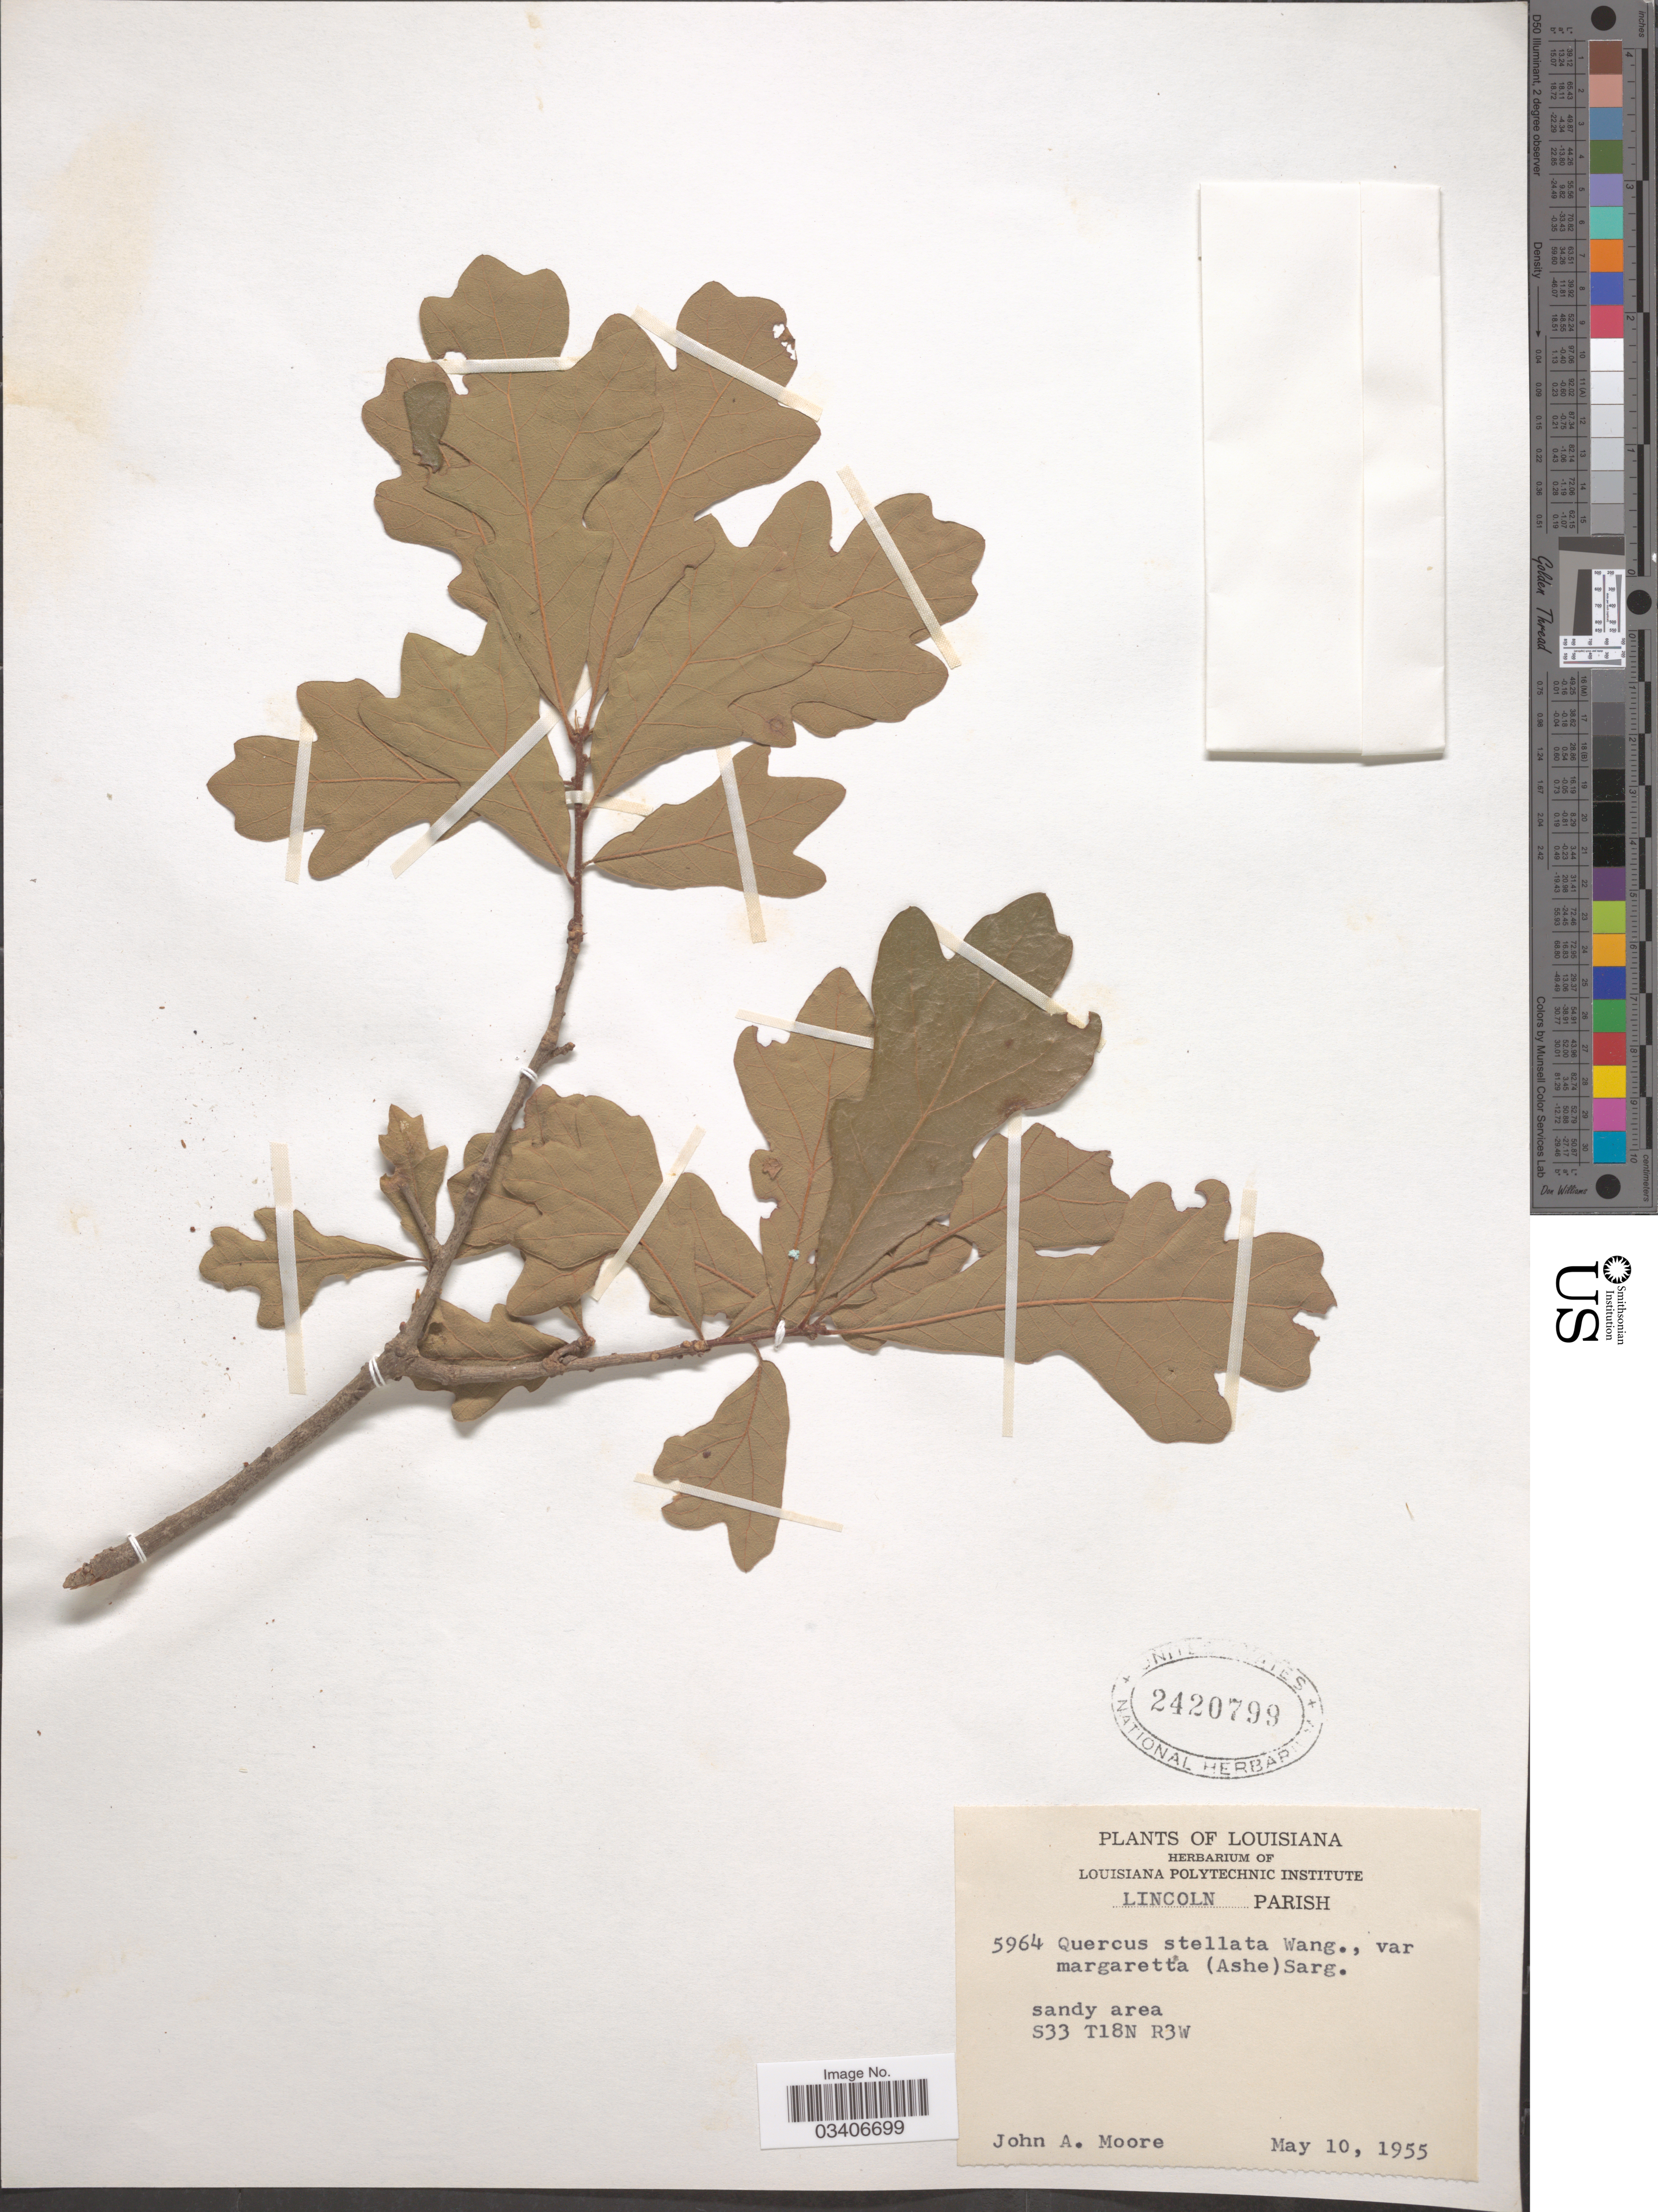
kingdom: Plantae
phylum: Tracheophyta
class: Magnoliopsida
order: Fagales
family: Fagaceae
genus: Quercus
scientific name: Quercus margarettae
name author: Ashe ex Small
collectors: J. A. Moore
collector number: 5964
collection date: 1955-05-10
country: United States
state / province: Louisiana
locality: Lincoln Parish. S33 T18N R3W.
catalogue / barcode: US 2420799